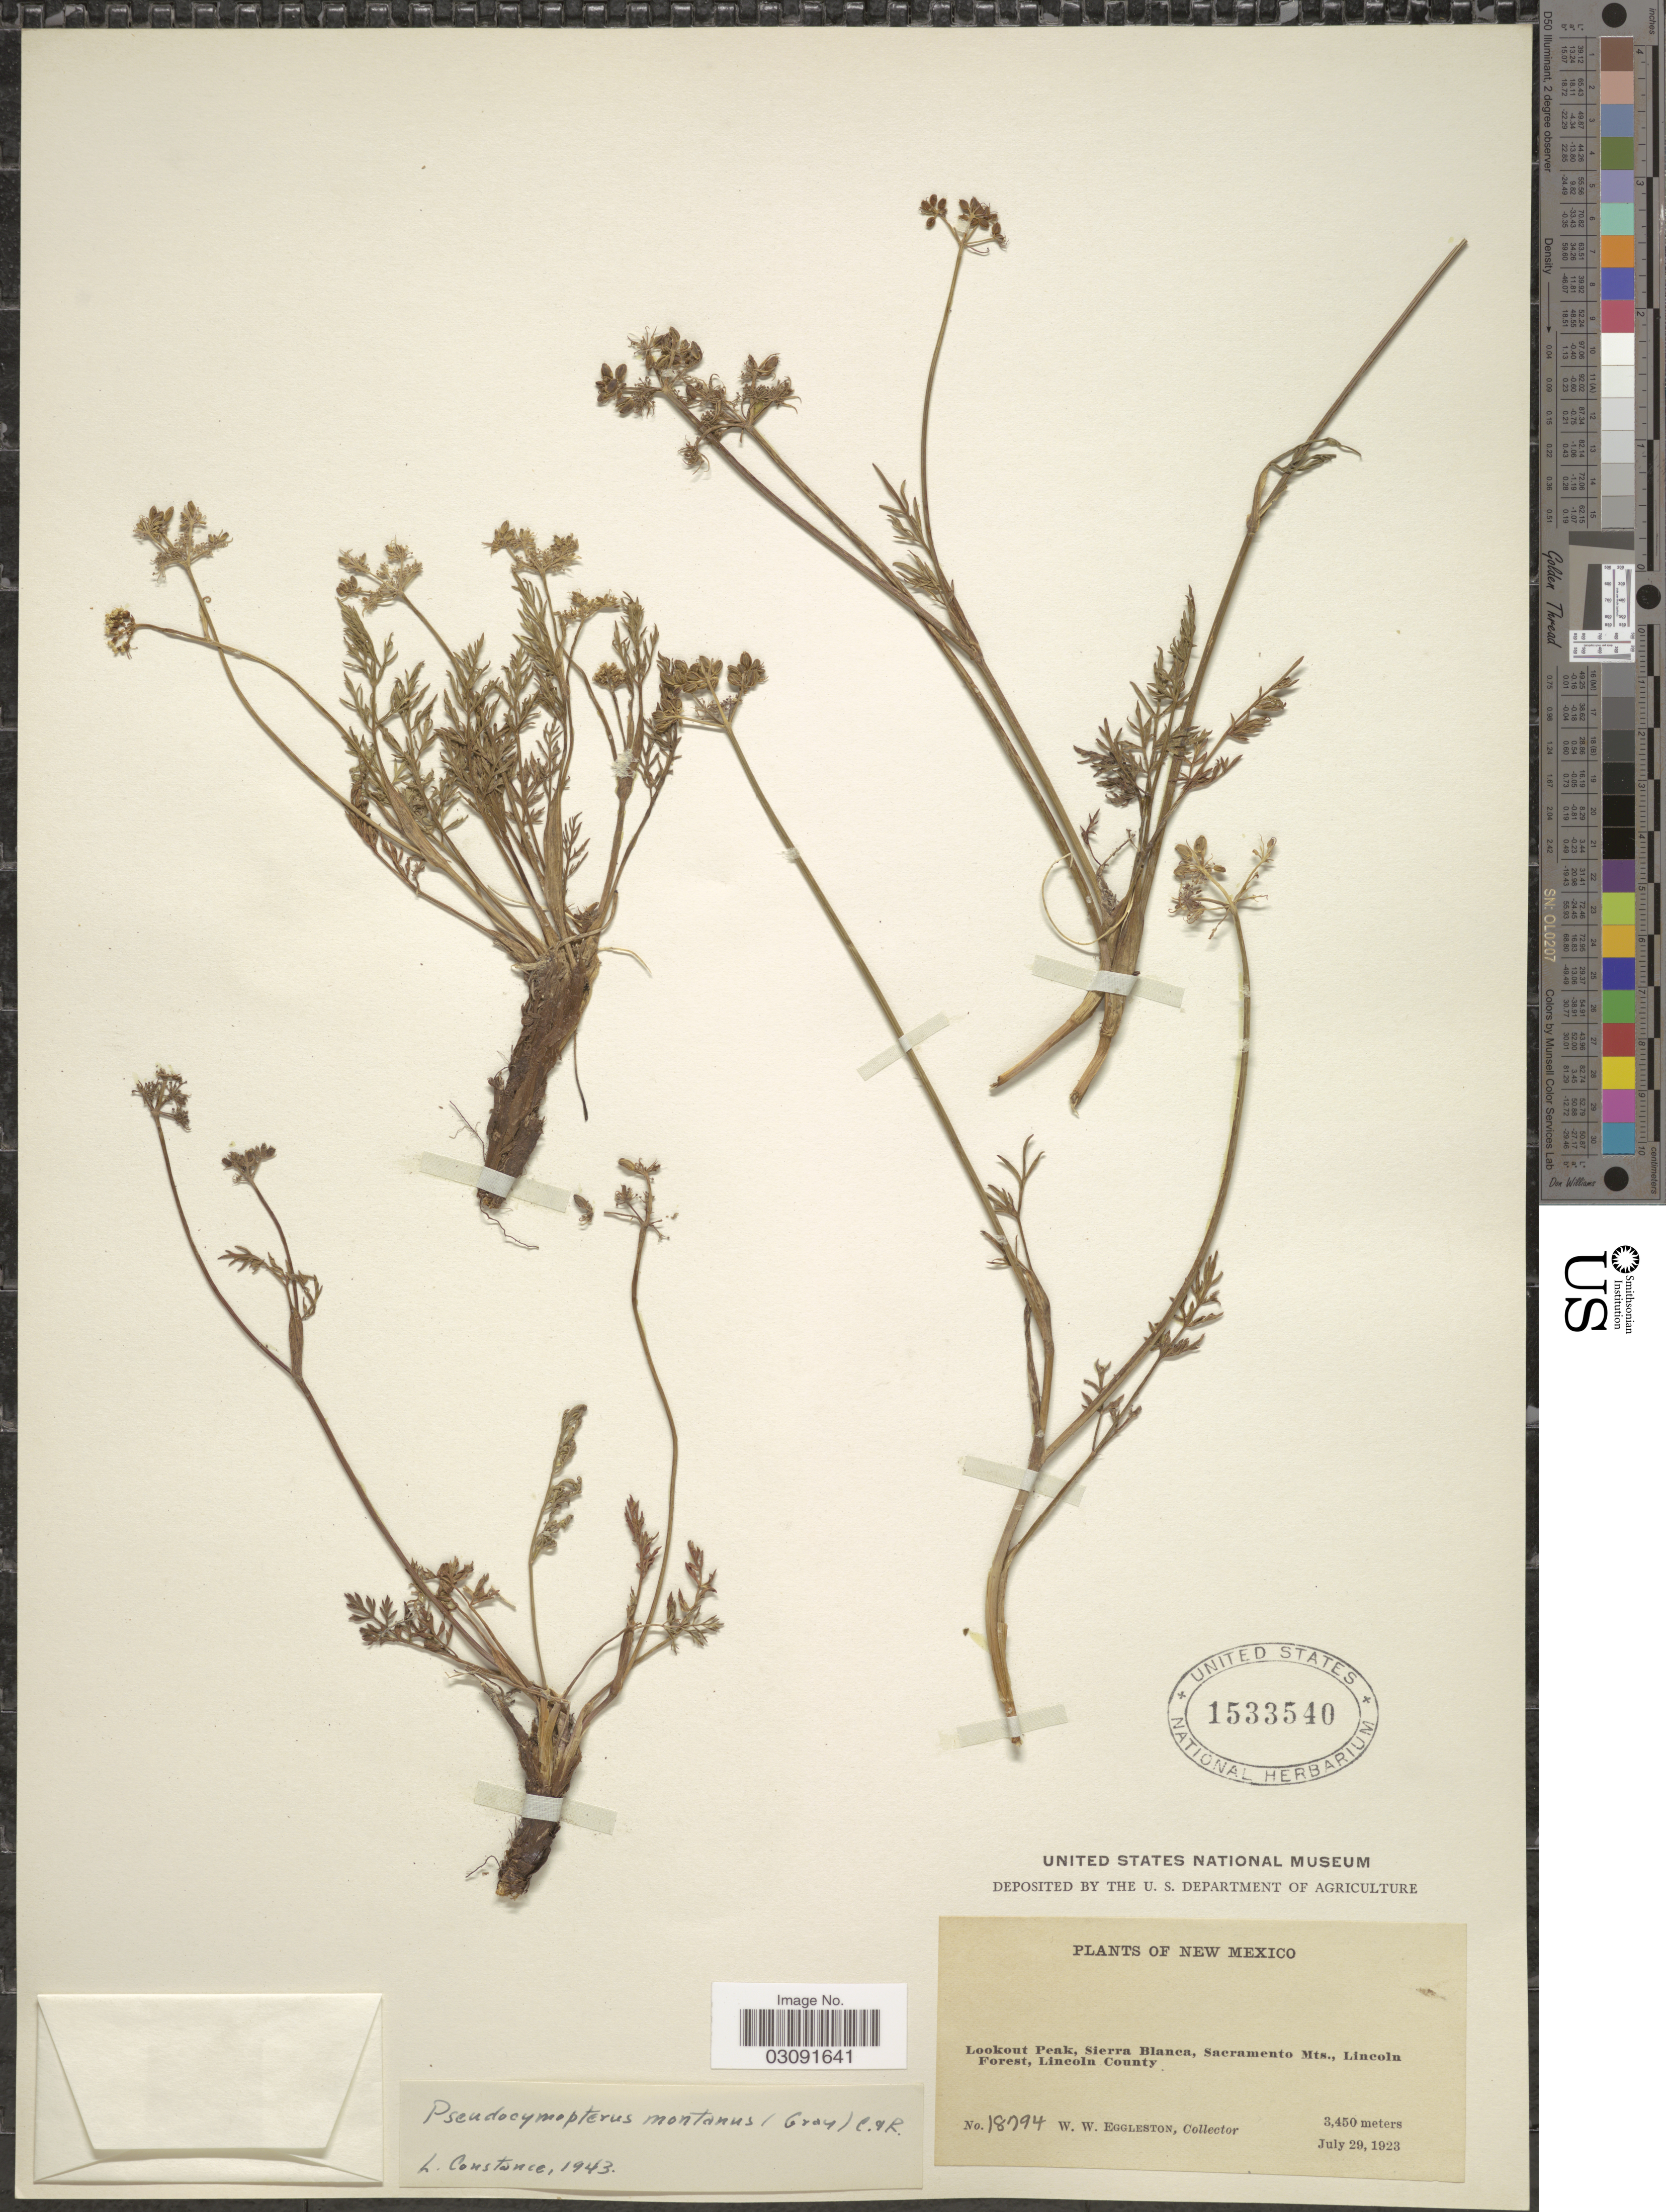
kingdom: Plantae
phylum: Tracheophyta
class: Magnoliopsida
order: Apiales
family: Apiaceae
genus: Pseudocymopterus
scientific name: Pseudocymopterus montanus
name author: (A. Gray) J.M. Coult. & Rose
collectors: W. W. Eggleston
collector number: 18794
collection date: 1923-07-29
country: United States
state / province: New Mexico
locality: Lookout Peak, Sierra Blanca, Sacramento Mts., Lincoln Forest, Lincoln County.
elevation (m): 3450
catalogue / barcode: US 1533540